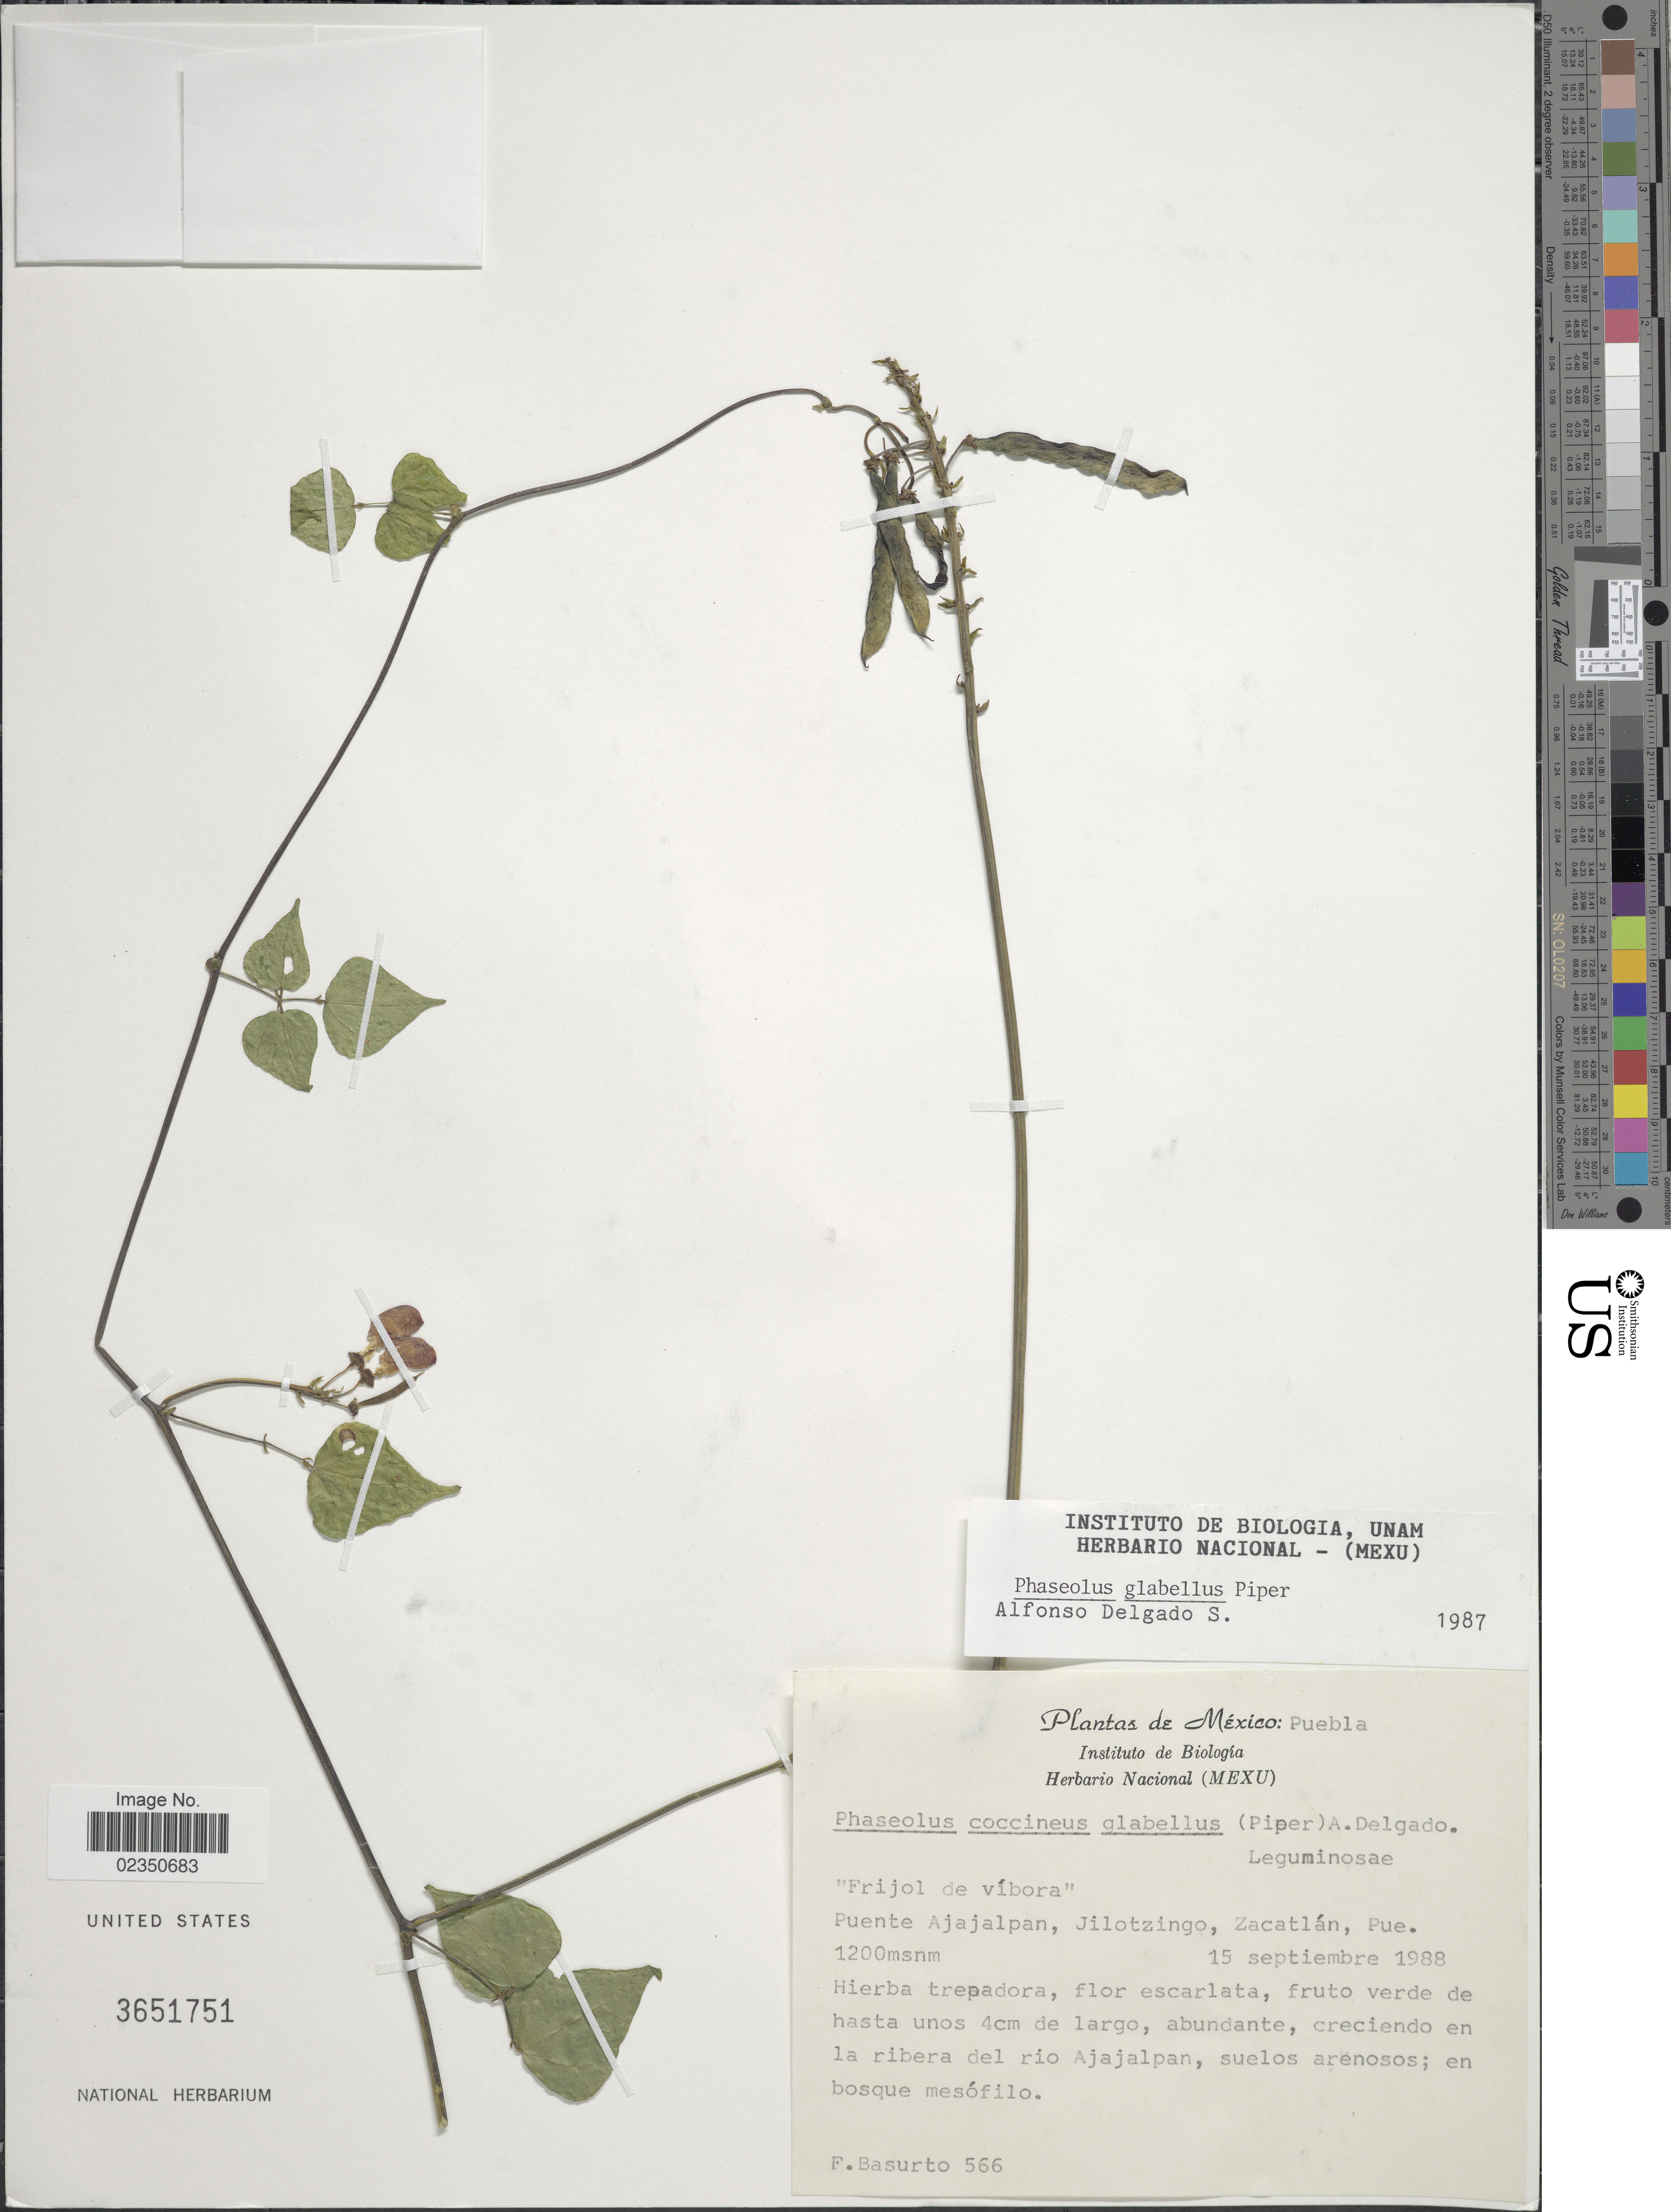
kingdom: Plantae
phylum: Tracheophyta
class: Magnoliopsida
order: Fabales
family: Fabaceae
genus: Phaseolus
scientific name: Phaseolus glabellus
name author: Piper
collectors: F. Basurto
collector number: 566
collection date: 1988-09-15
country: Mexico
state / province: Puebla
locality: Punete Ajajlpan, Jilotzingo, Zacatlan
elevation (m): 1200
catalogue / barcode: US 3651751